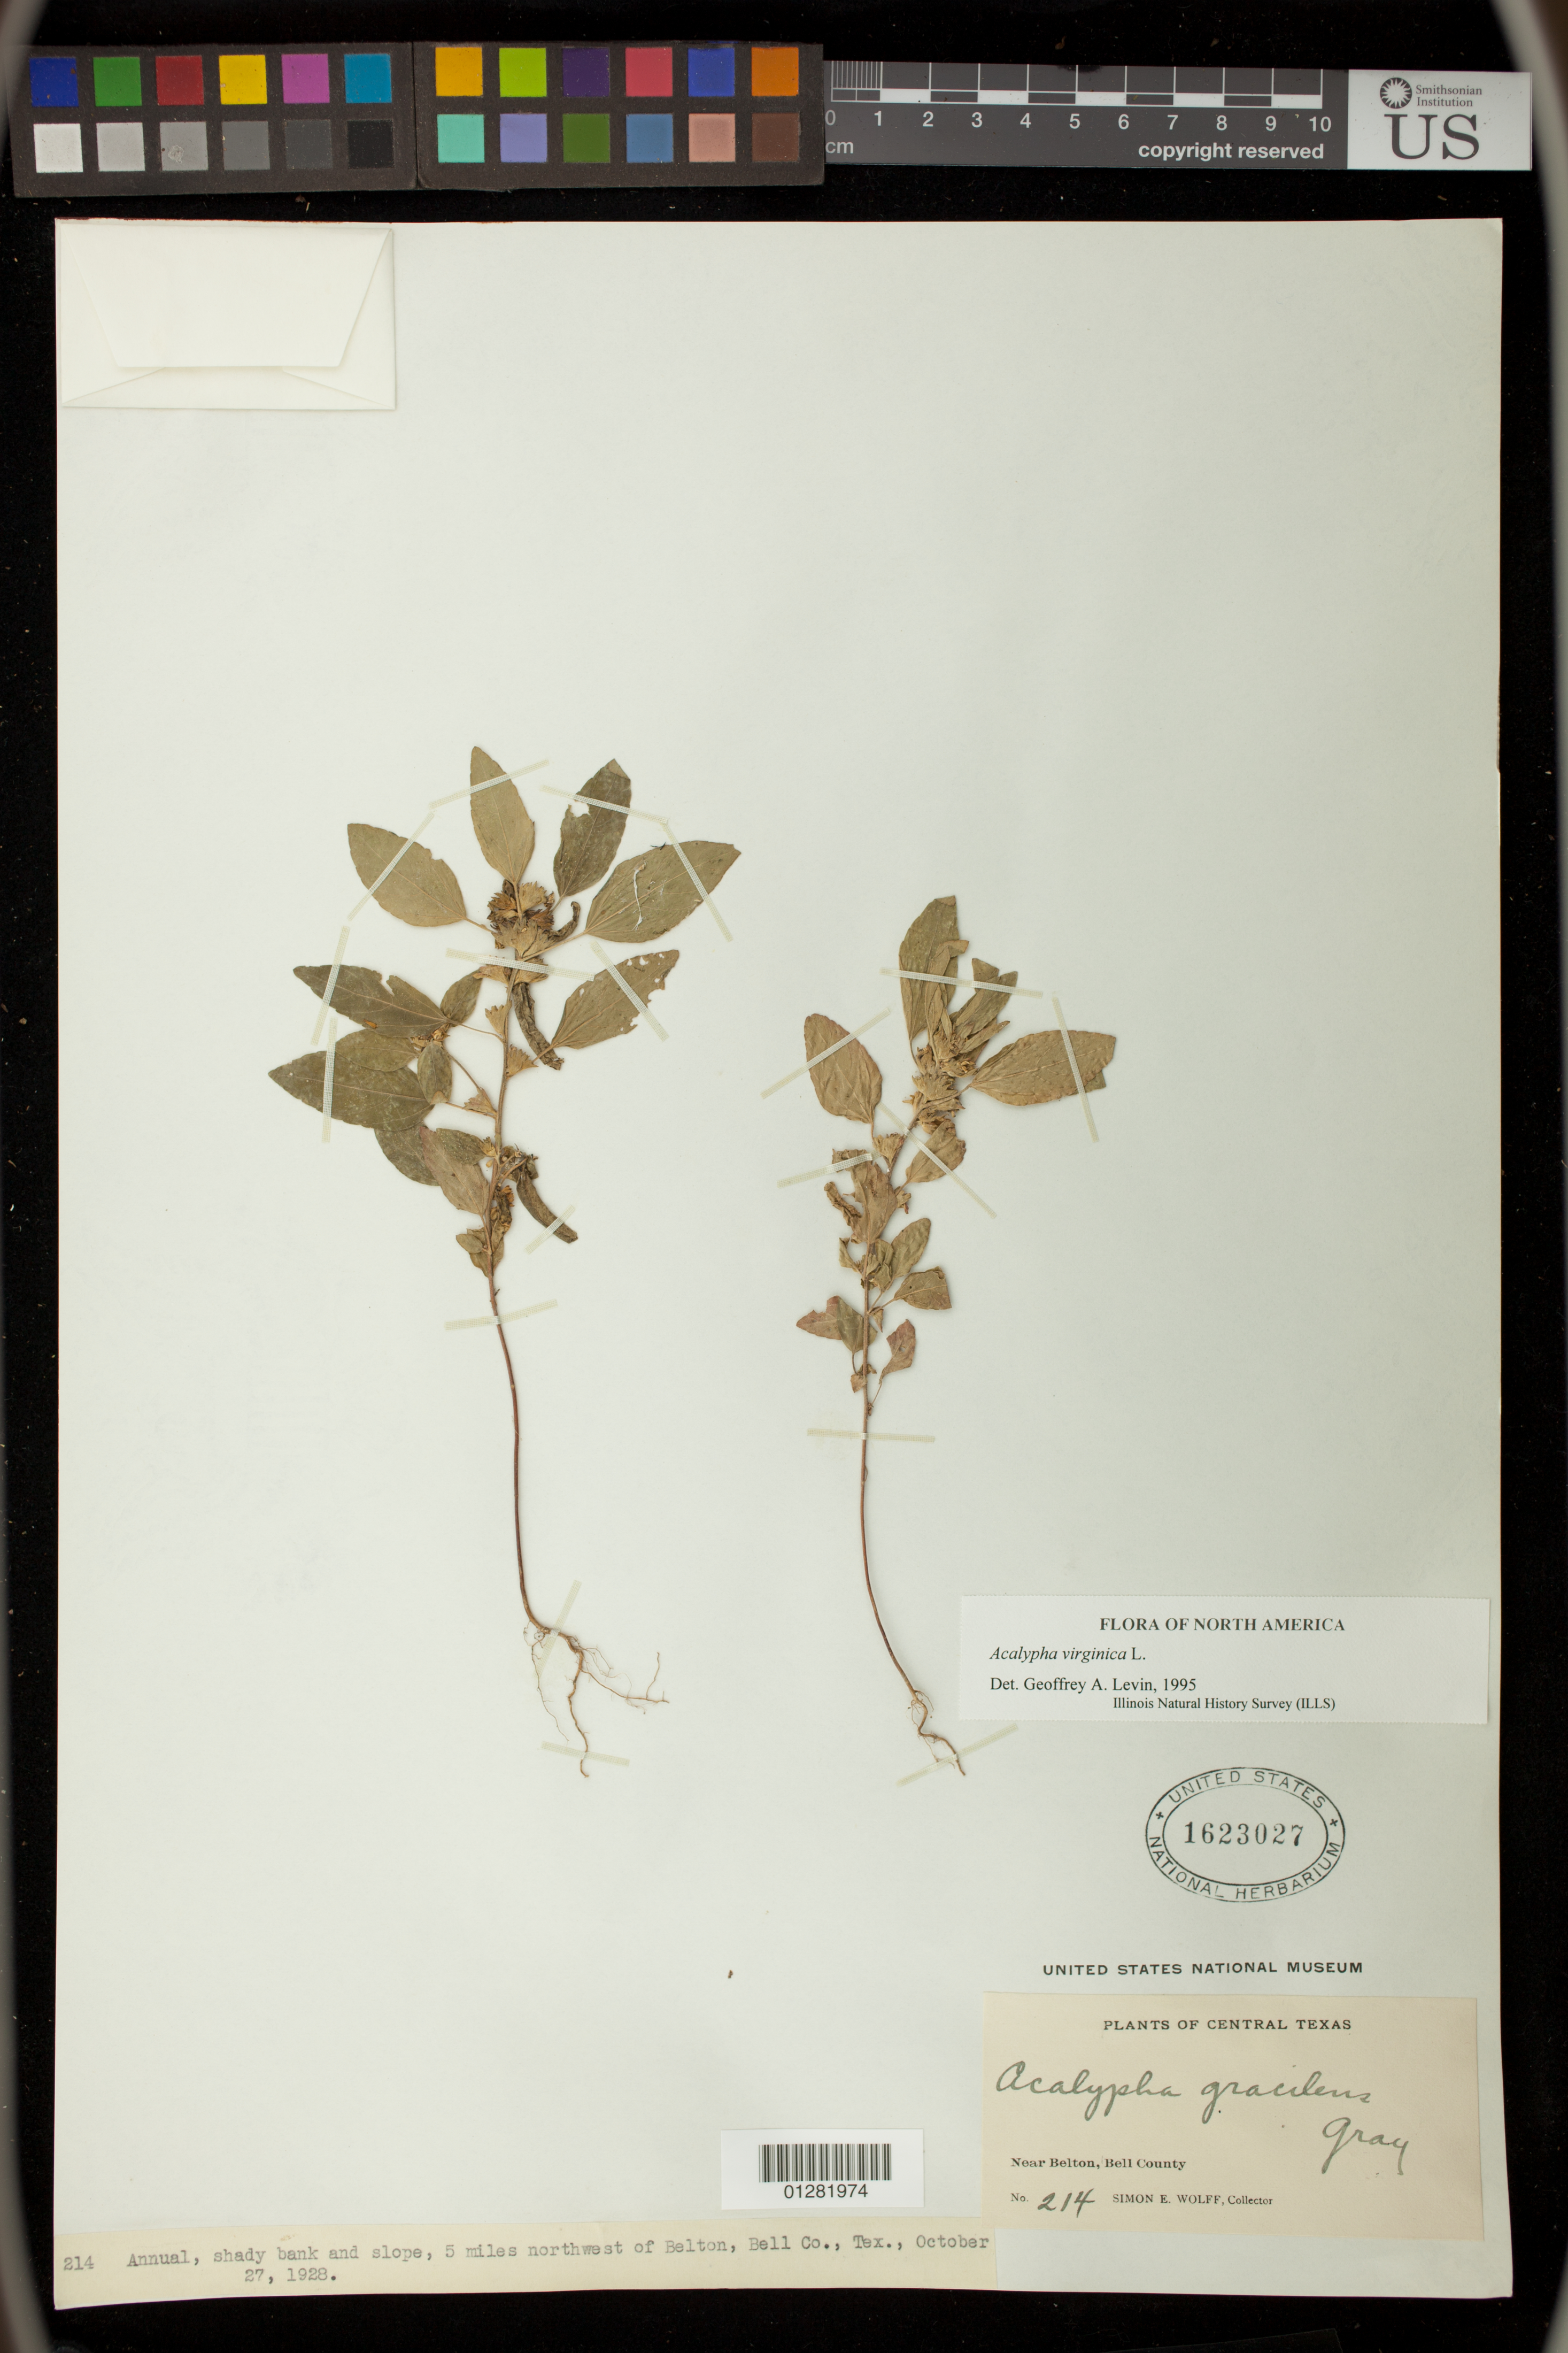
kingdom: Plantae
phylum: Tracheophyta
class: Magnoliopsida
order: Malpighiales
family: Euphorbiaceae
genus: Acalypha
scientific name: Acalypha virginica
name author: L.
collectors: S. E. Wolff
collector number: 214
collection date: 1928-10-27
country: United States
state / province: Texas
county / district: Bell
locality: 5 miles NW of Belton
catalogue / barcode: US 1623027